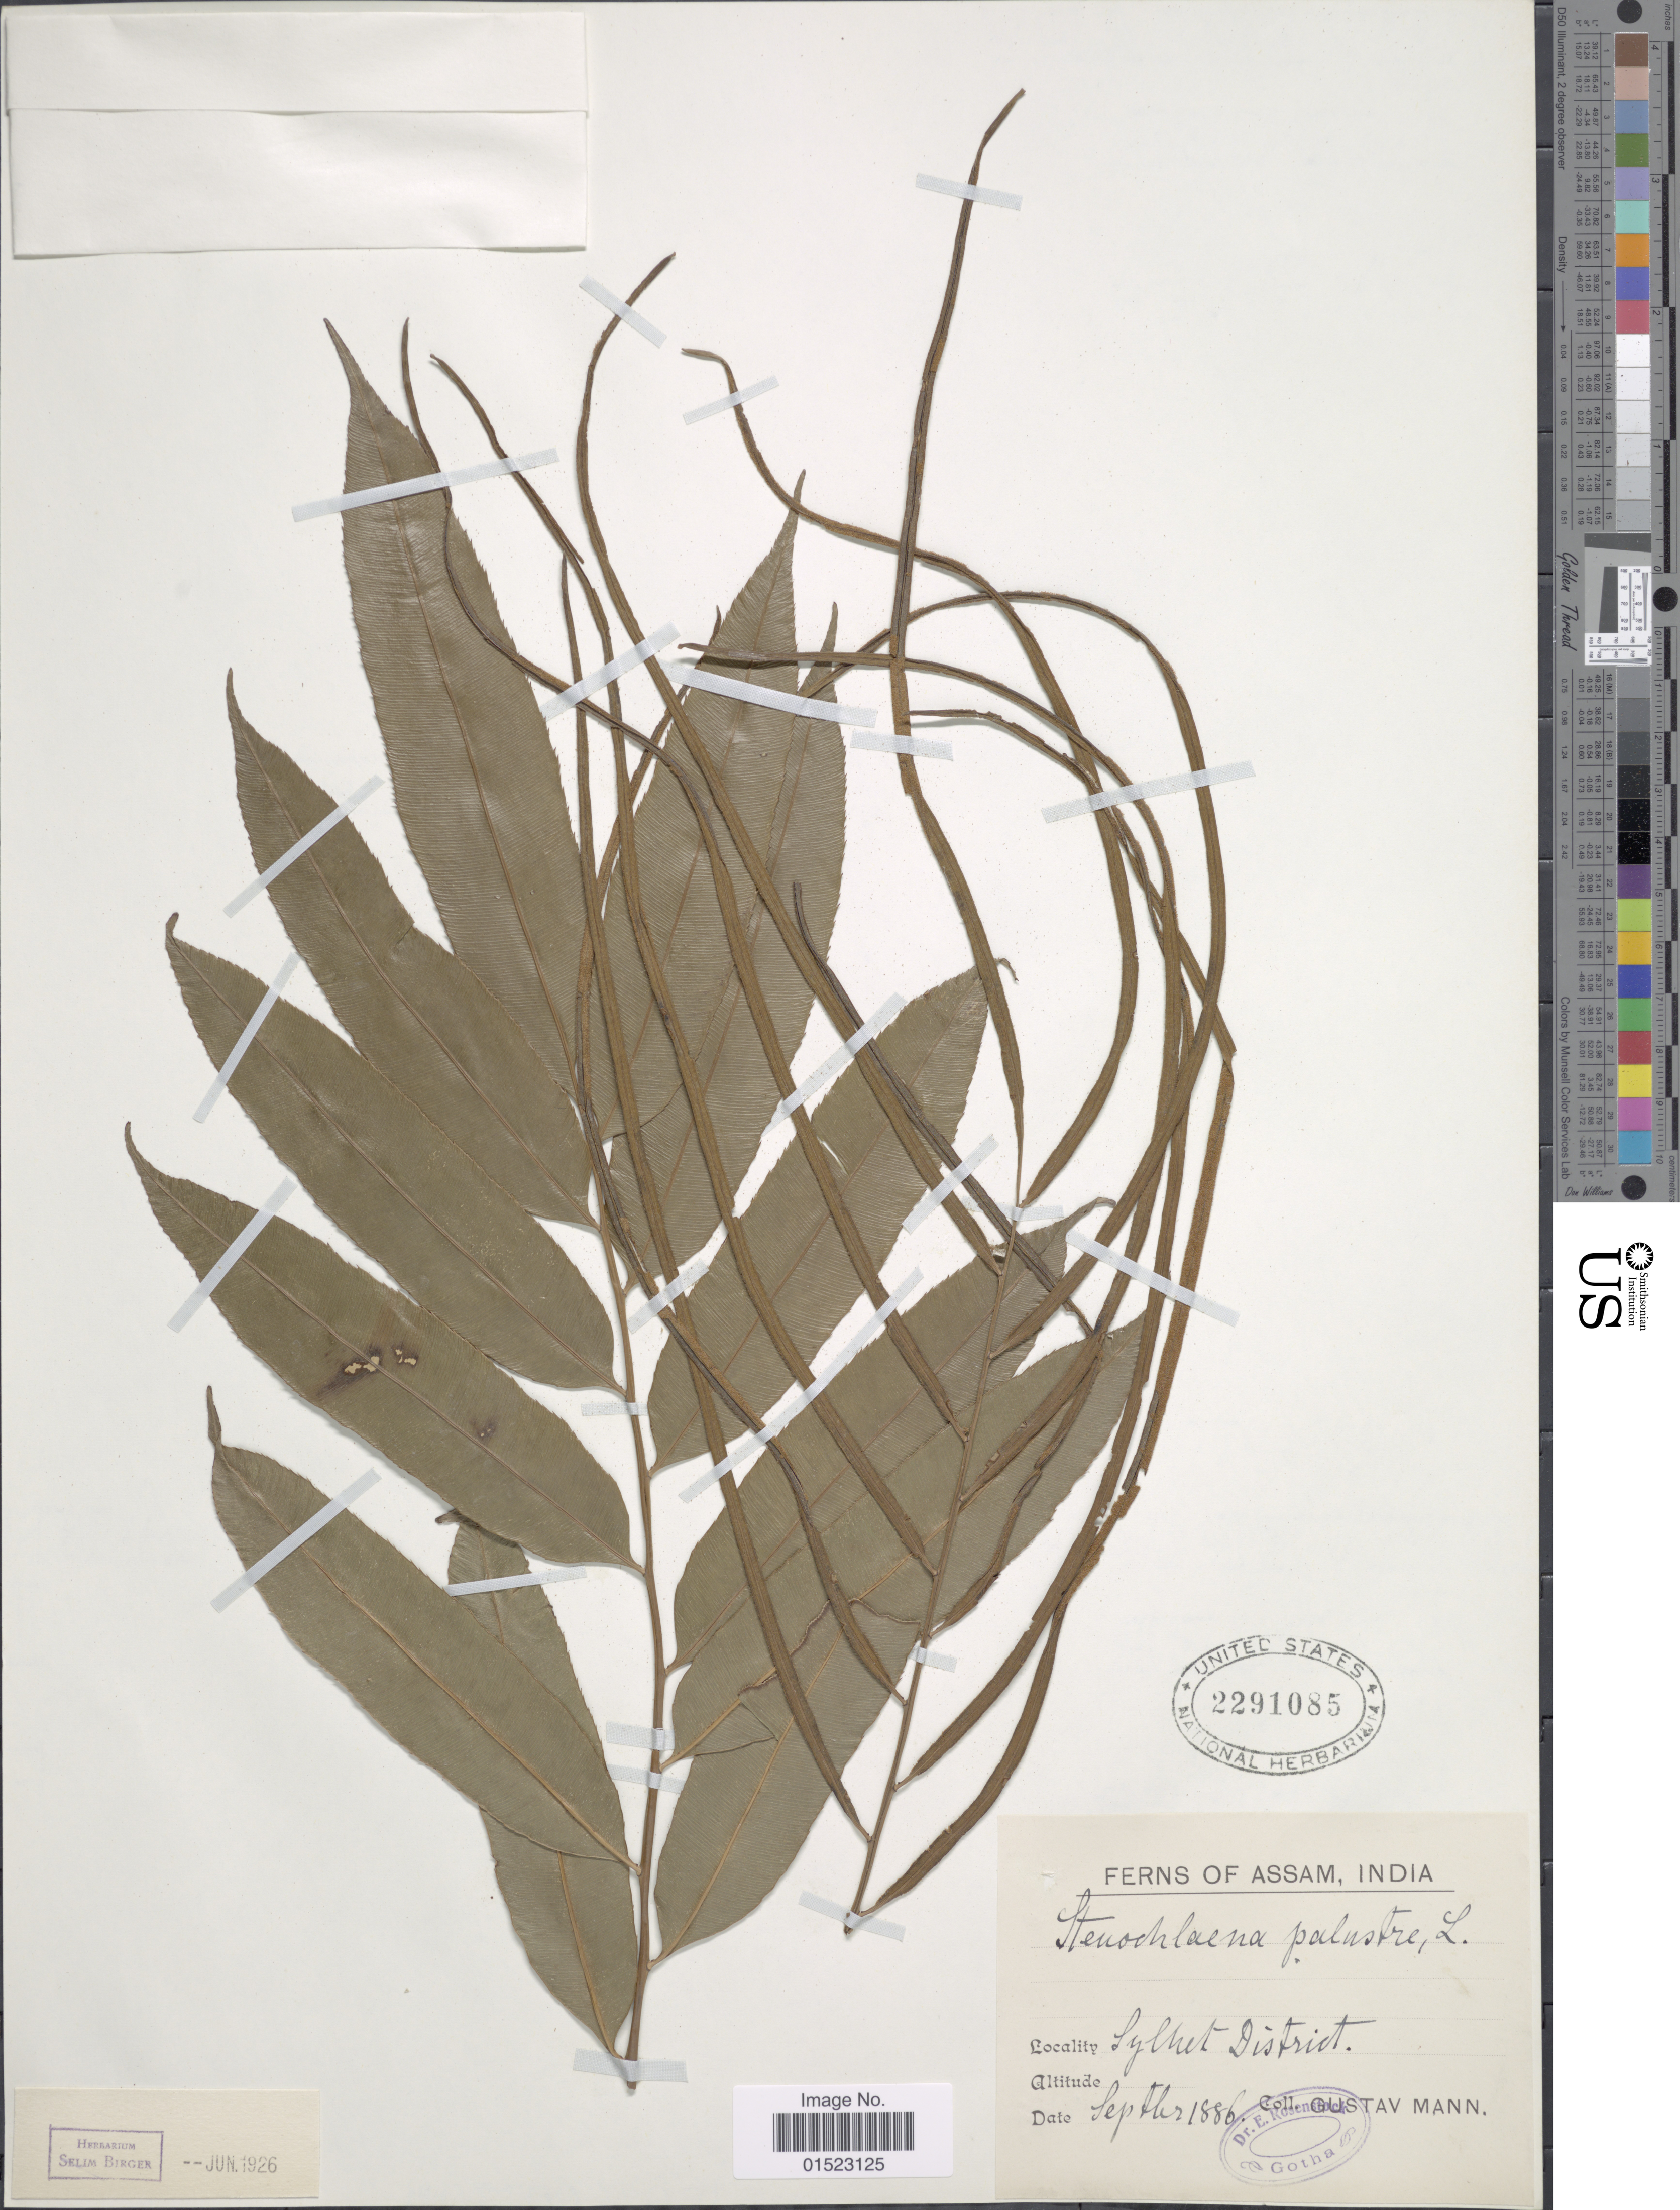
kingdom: Plantae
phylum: Tracheophyta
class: Polypodiopsida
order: Polypodiales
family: Blechnaceae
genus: Stenochlaena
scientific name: Stenochlaena palustris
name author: (Burm. f.) Bedd.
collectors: G. Mann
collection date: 1886-09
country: Bangladesh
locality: Assam. Sylhet District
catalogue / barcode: US 2291085